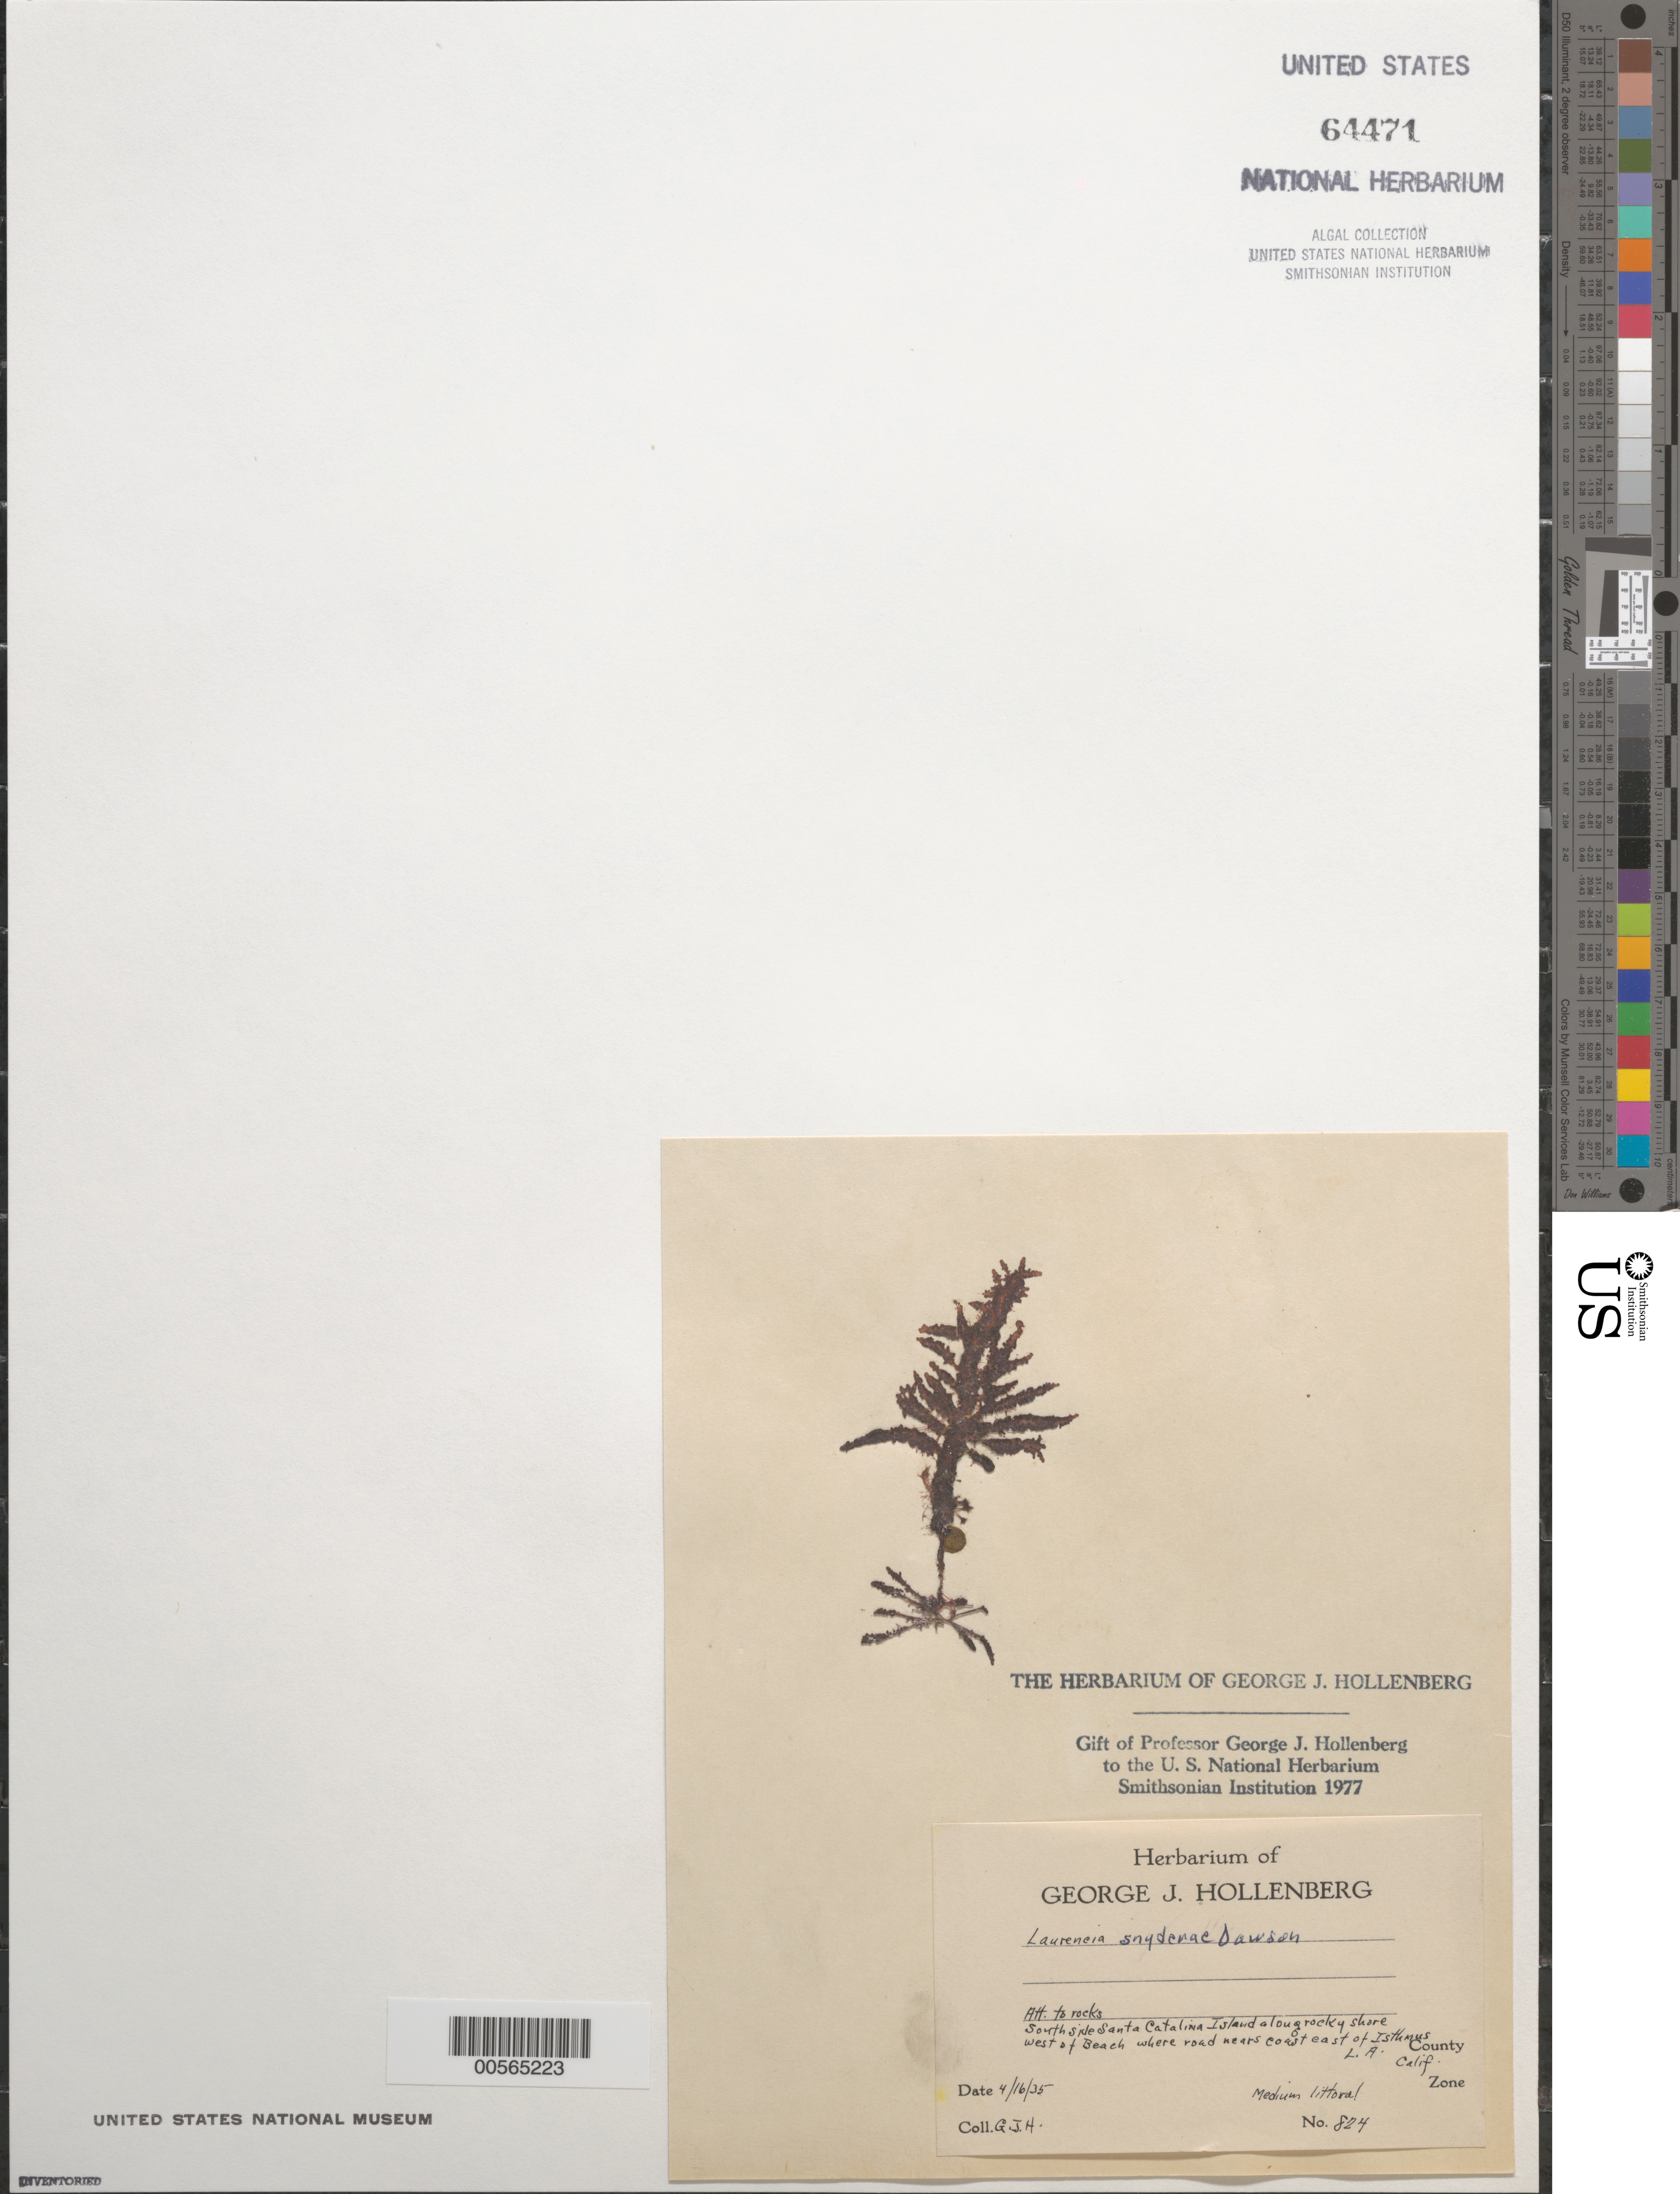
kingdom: Plantae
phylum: Rhodophyta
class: Florideophyceae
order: Ceramiales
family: Rhodomelaceae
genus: Laurencia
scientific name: Laurencia snyderae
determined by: Hollenberg, George J.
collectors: G. Hollenberg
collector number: GJH 824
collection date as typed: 16 Jul 1935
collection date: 1935-07-16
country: United States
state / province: California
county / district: Los Angeles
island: Santa Catalina Island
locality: East of Isthmus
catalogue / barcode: US 64471